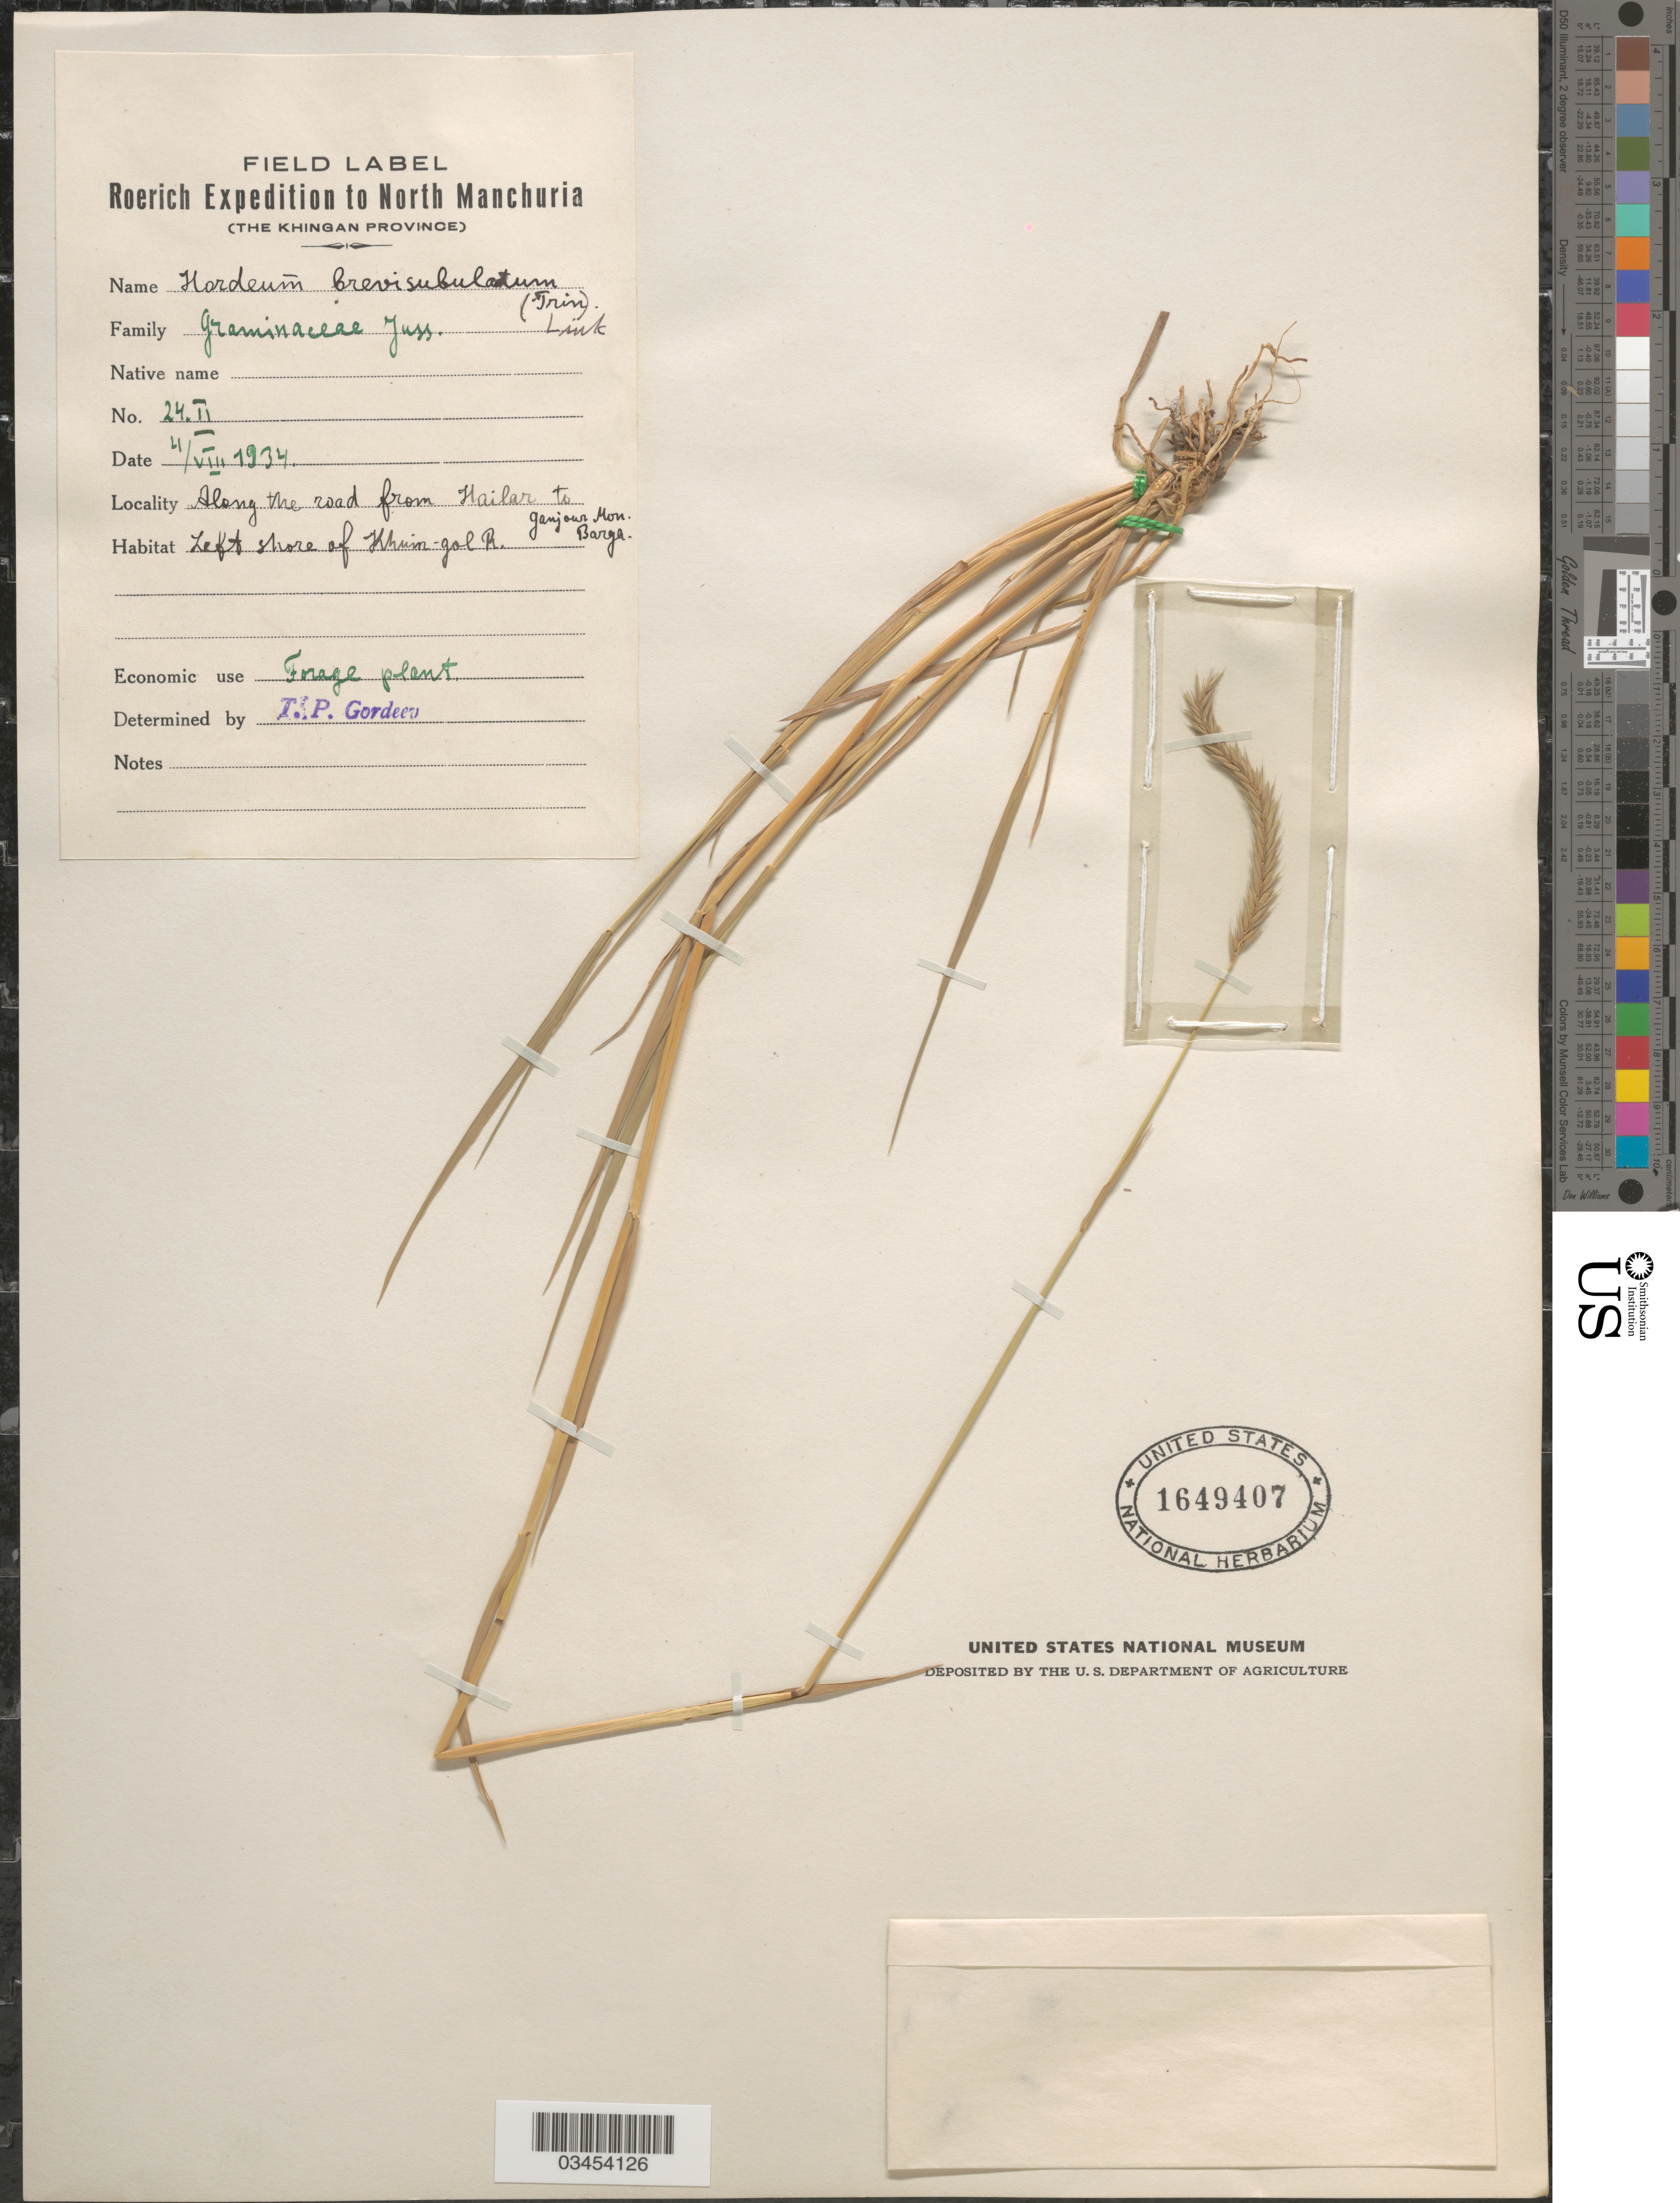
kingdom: Plantae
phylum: Tracheophyta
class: Liliopsida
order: Poales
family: Poaceae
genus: Hordeum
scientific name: Hordeum brevisubulatum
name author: (Trin.) Link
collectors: Roerich Expedition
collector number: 24II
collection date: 1934-08-04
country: China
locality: North Manchuria. (The Khingan Province). Along the road from Hailar to Ganjour Mon. Barga. Left shore of Khuin-gol R.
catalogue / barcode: US 1649407